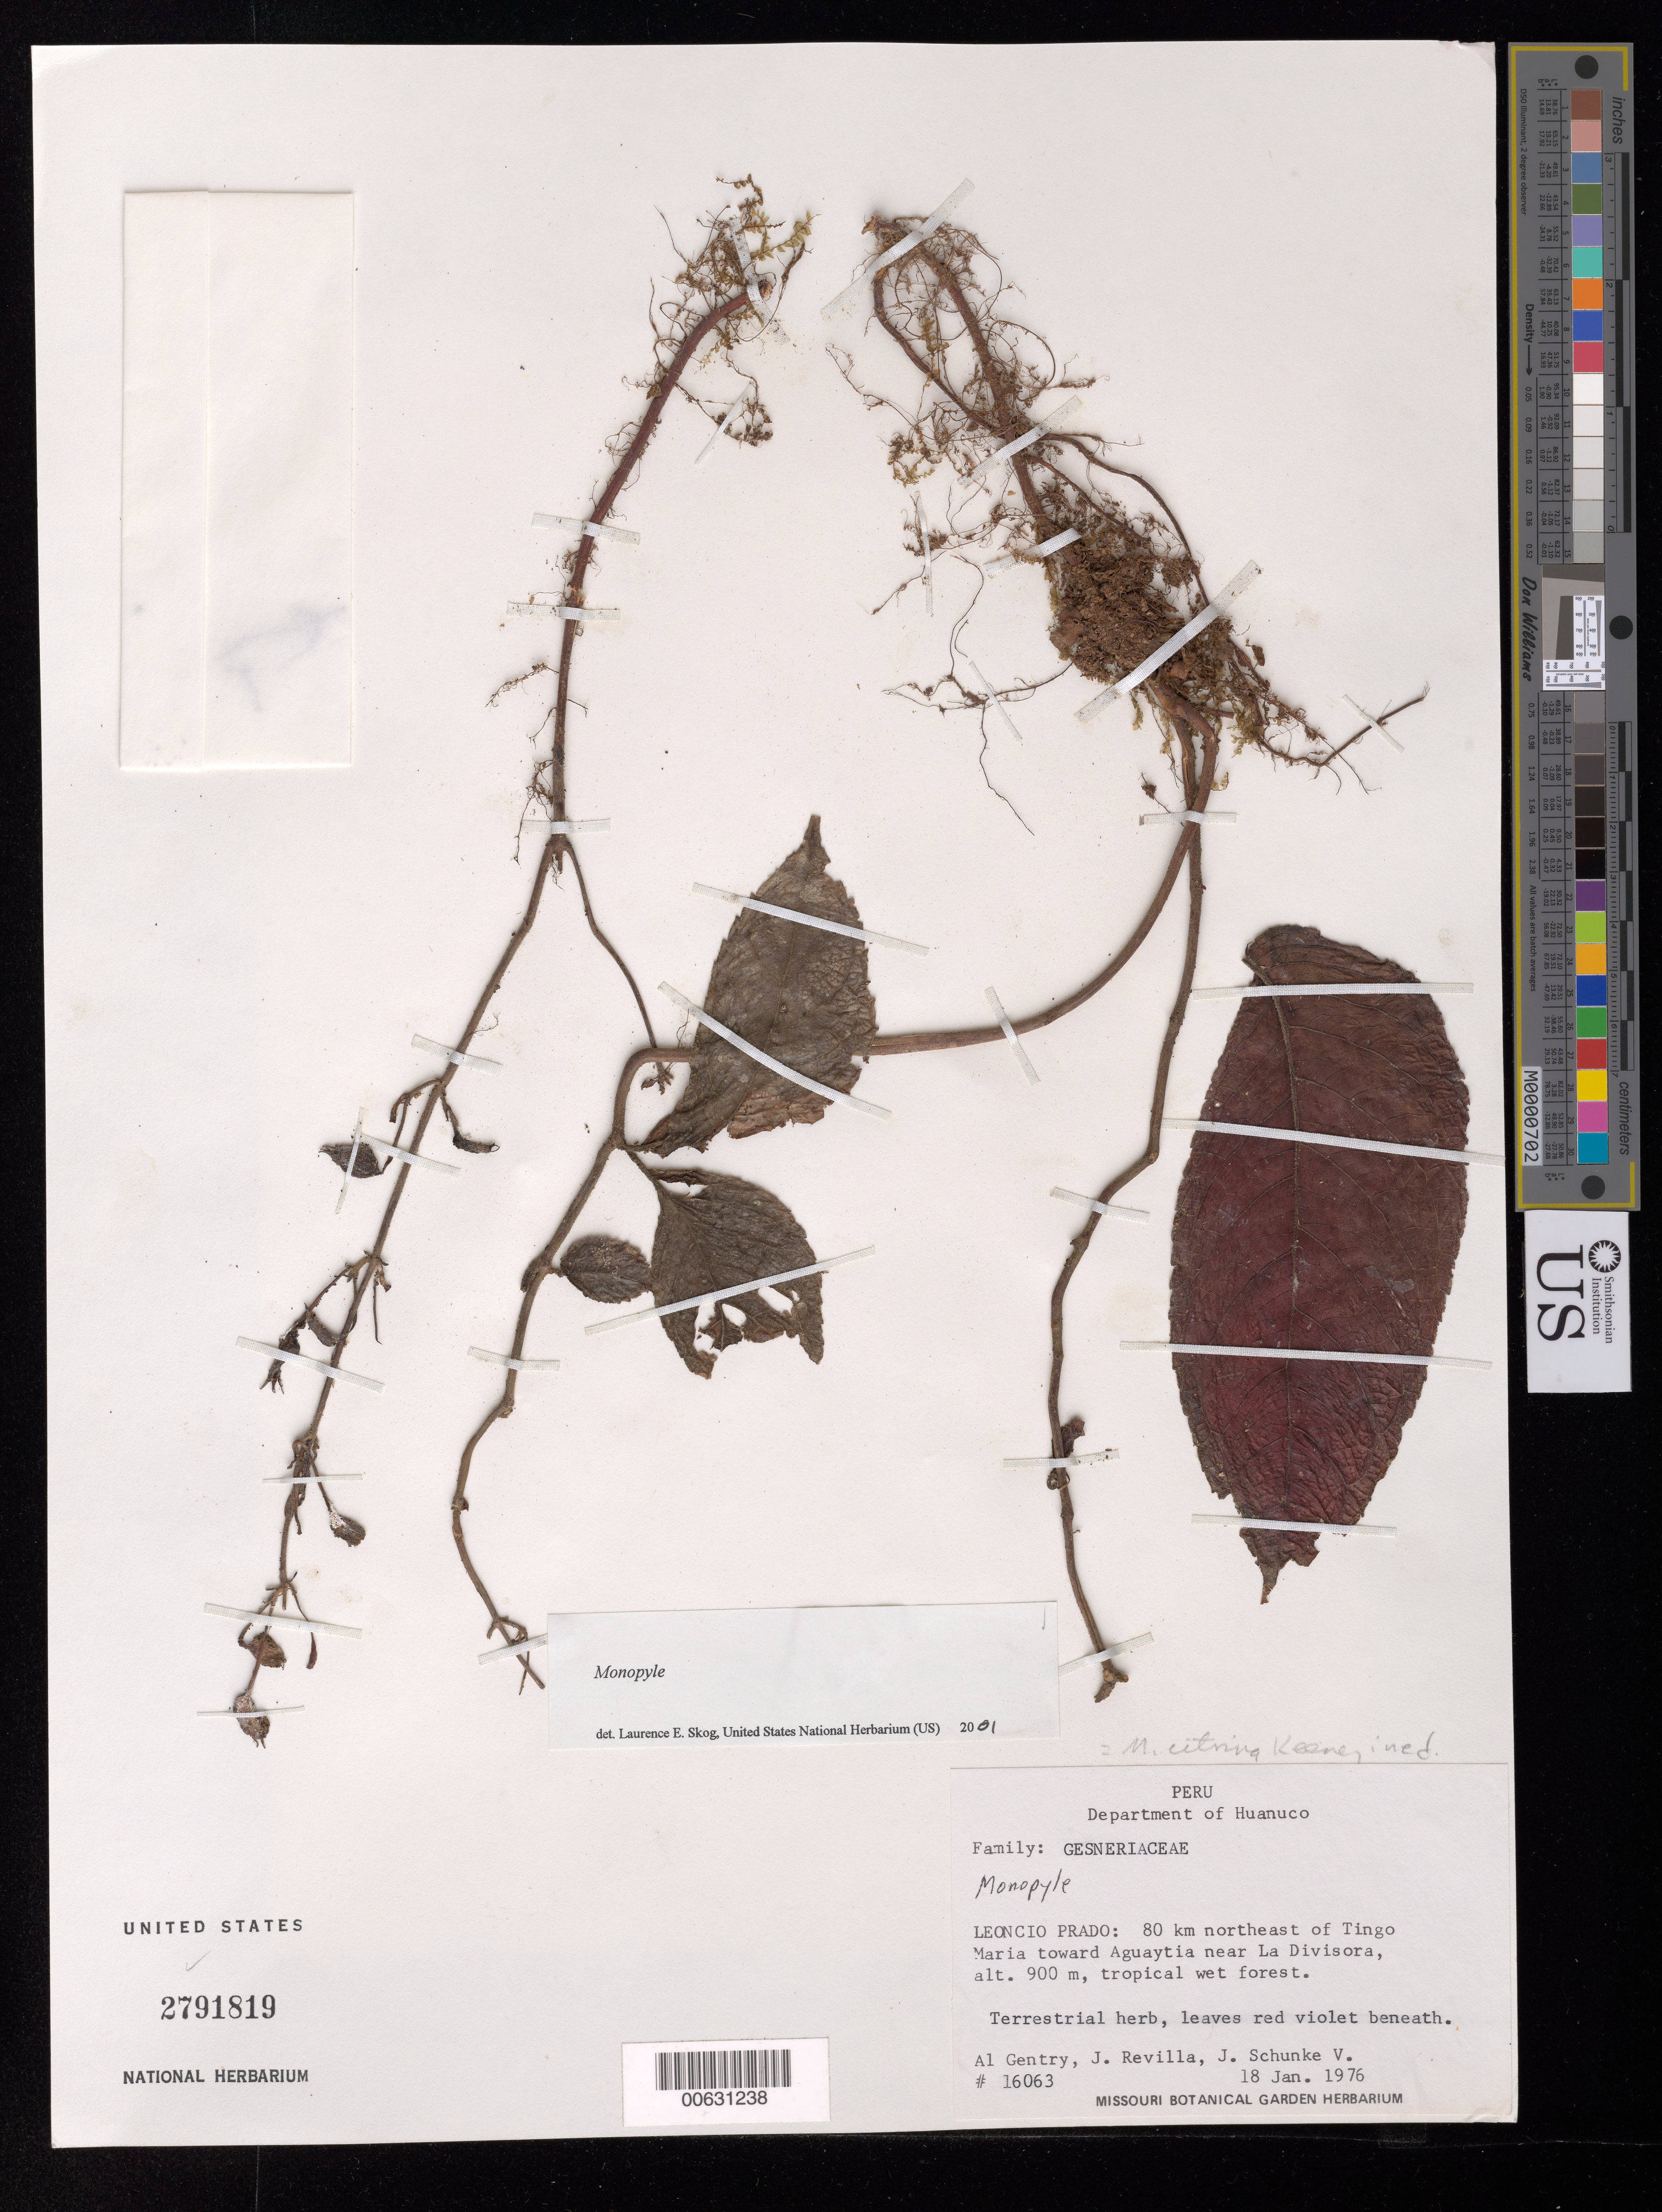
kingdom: Plantae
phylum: Tracheophyta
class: Magnoliopsida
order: Lamiales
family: Gesneriaceae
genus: Monopyle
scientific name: Monopyle sp.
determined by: Skog, Laurence E.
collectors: A. H. Gentry, J. Revilla & J. Schunke Vigo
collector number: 16063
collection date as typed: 18 Jan 1976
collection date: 1976-01-18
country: Peru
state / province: Huánuco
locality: Leoncio Prado: 80 km northeast of Tingo Maria toward Aguaytia near La Divisora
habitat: Tropical wet forest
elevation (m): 900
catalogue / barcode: US 2791819